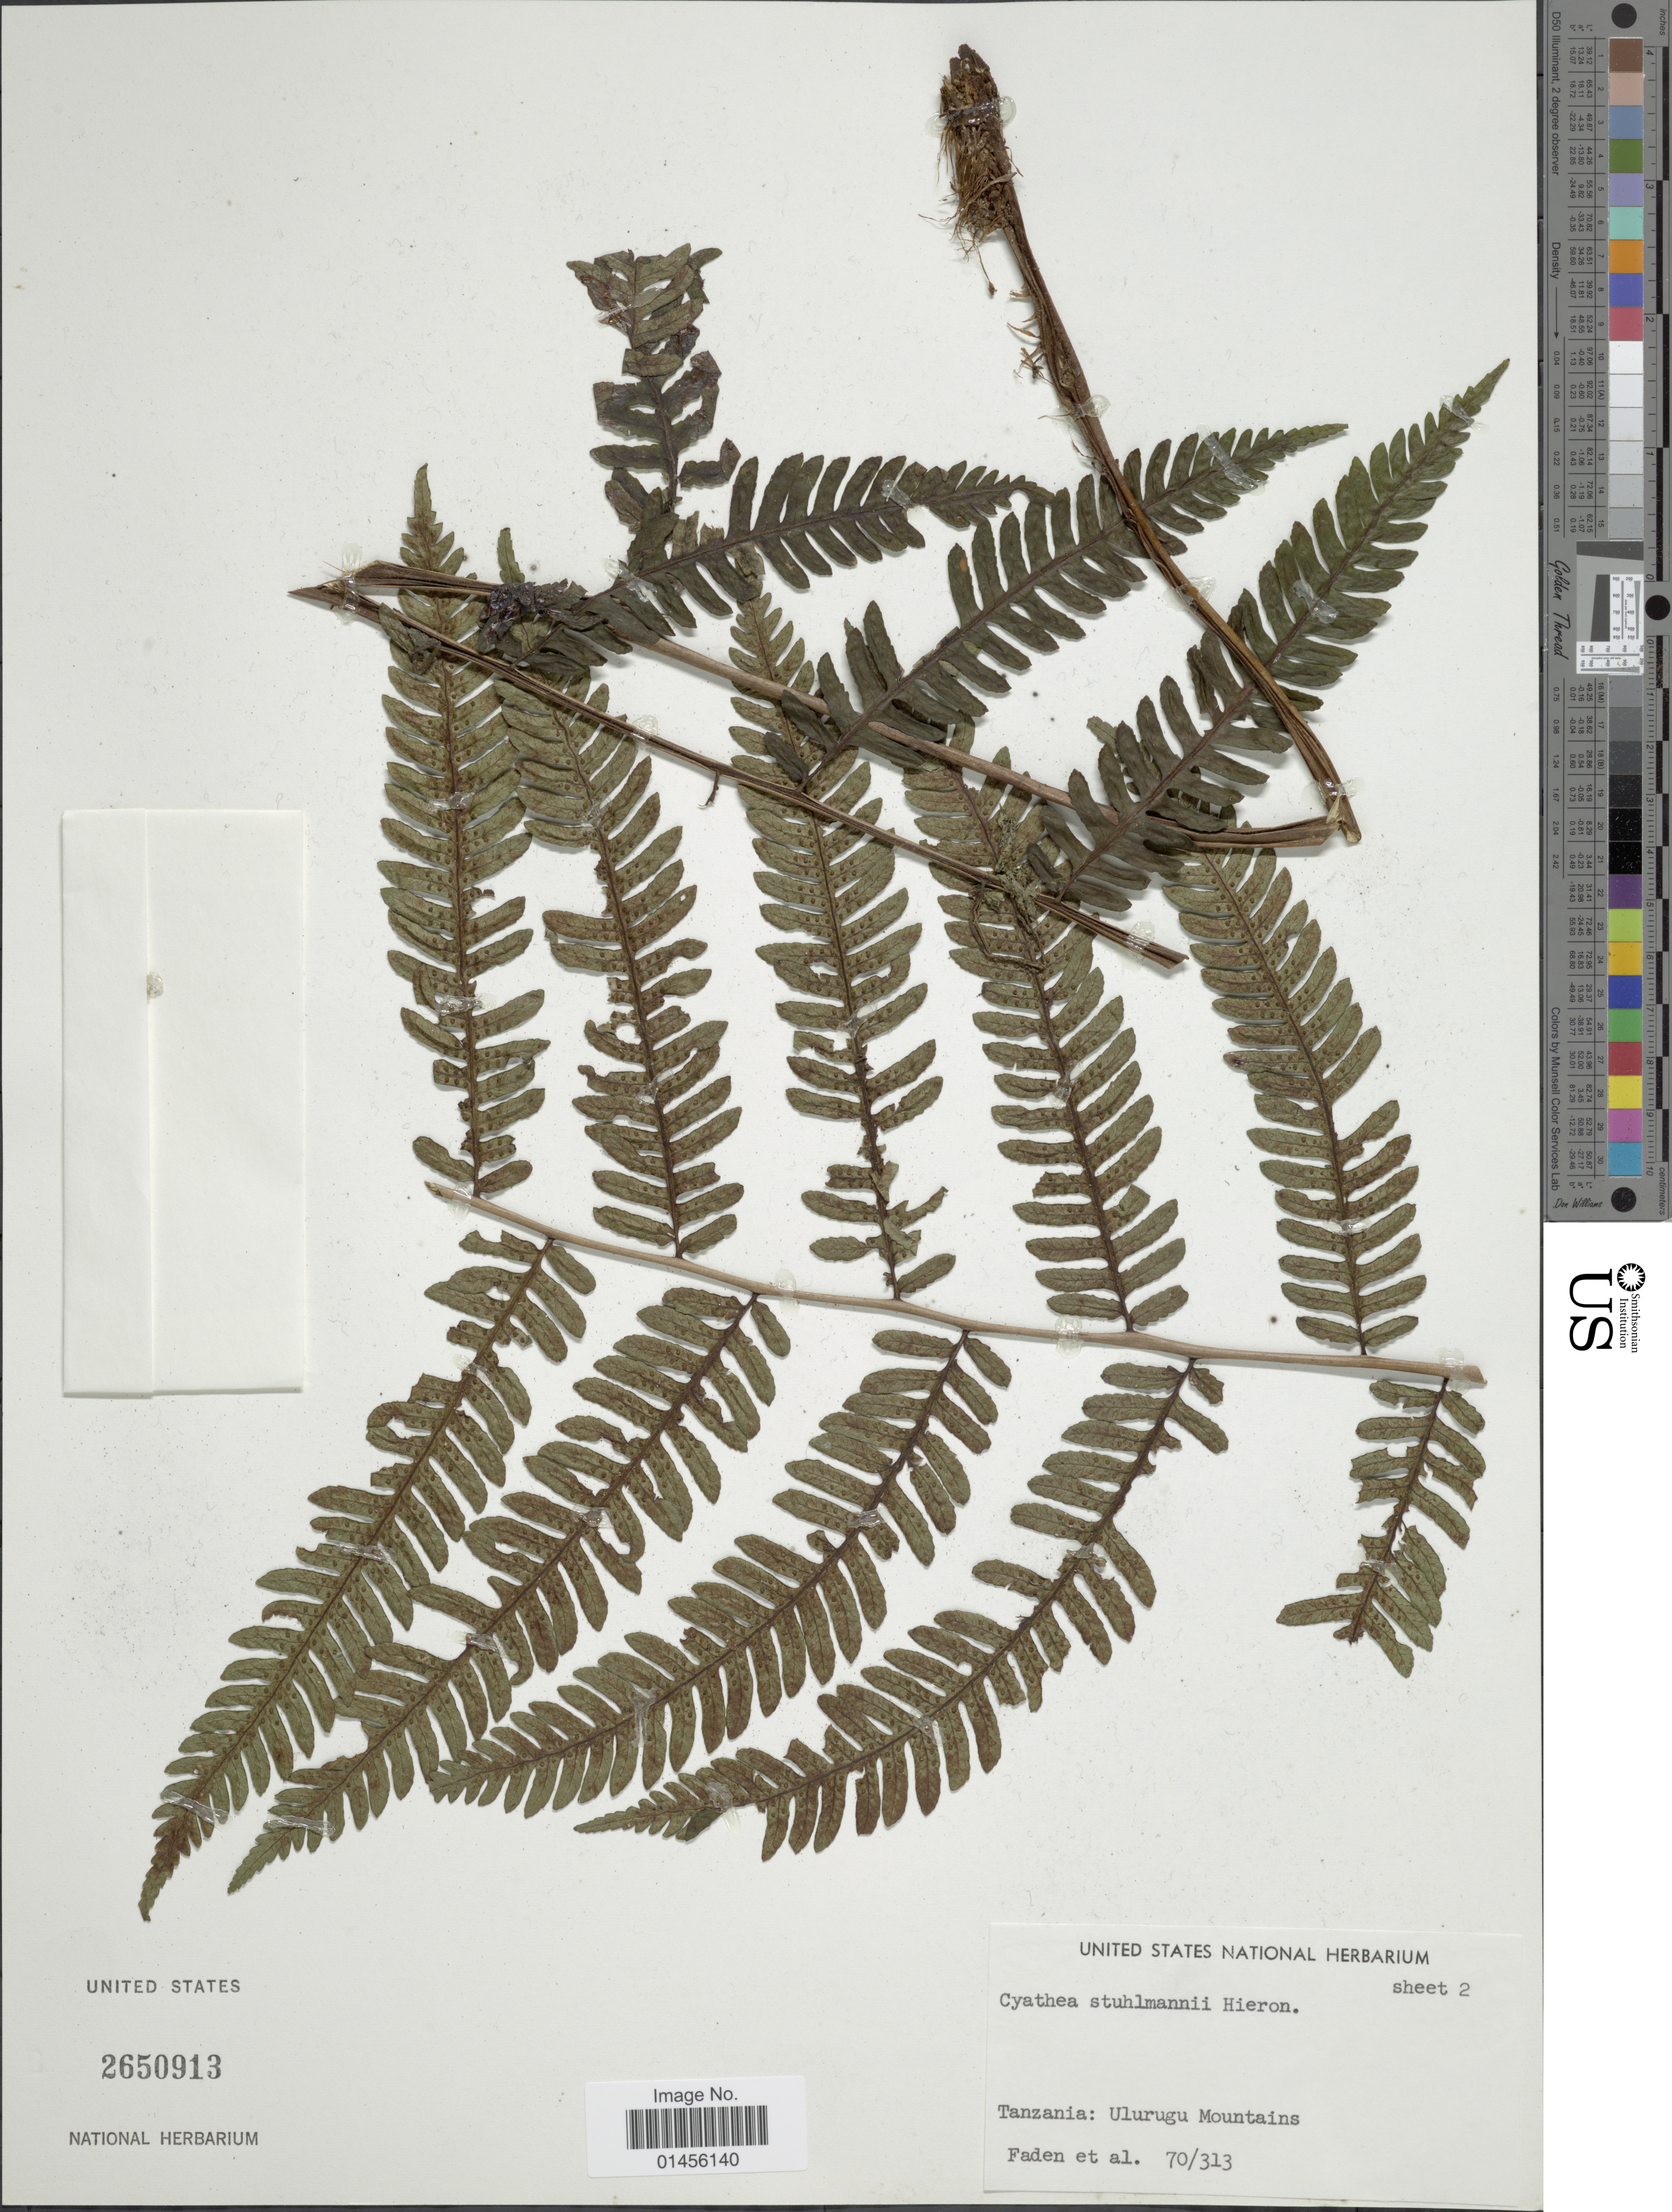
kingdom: Plantae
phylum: Tracheophyta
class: Polypodiopsida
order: Cyatheales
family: Cyatheaceae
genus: Alsophila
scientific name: Alsophila stuhlmannii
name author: (Hieron.) R.M. Tryon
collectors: R. B. Faden & et al.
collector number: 70/313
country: Tanzania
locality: Uluguru Mountains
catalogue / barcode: US 2650913